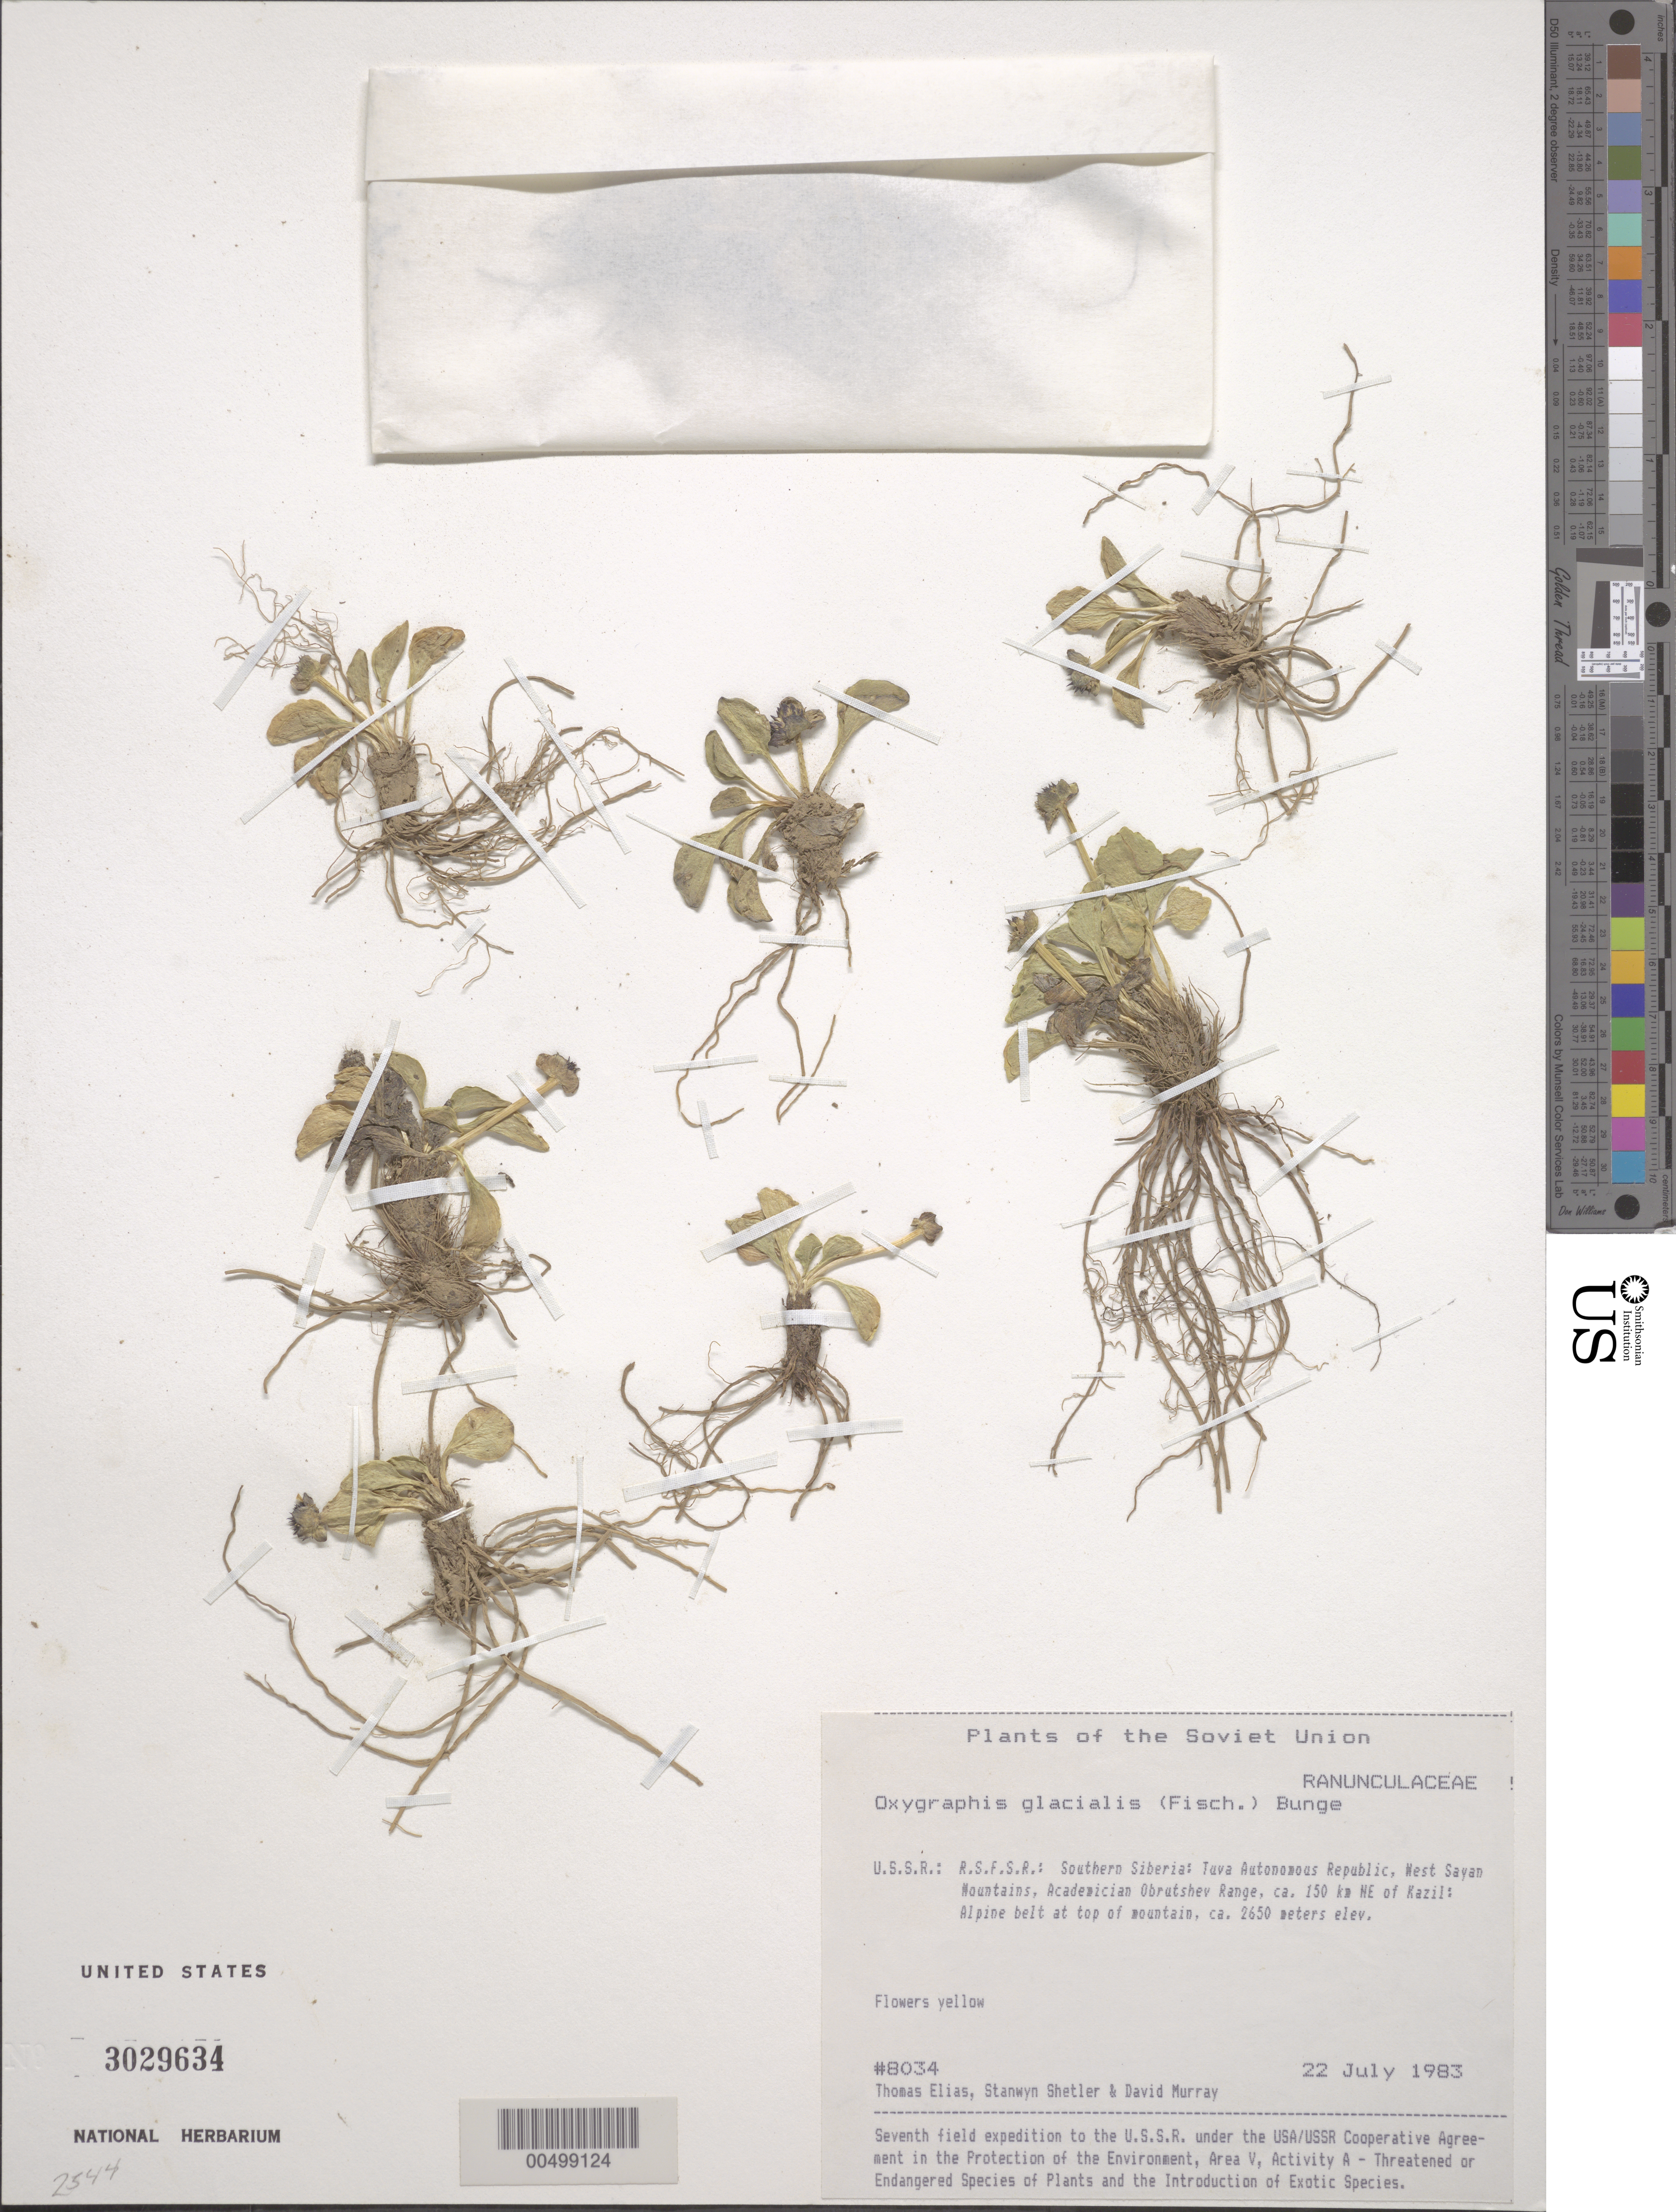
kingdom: Plantae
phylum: Tracheophyta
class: Magnoliopsida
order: Ranunculales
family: Ranunculaceae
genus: Oxygraphis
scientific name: Oxygraphis glacialis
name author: (Fisch.) Bunge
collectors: T. Elias, S. Shetler & D. F. Murray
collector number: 8034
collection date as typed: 22 Jul 1983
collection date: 1983-07-22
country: Russian Federation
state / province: Tuva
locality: West Sayan Mountains, Academician Obrutshev Range, ca. 150 km NE of Kazil [Kyzyl]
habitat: alpine belt at top of mountain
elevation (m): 2650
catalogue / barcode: US 3029634